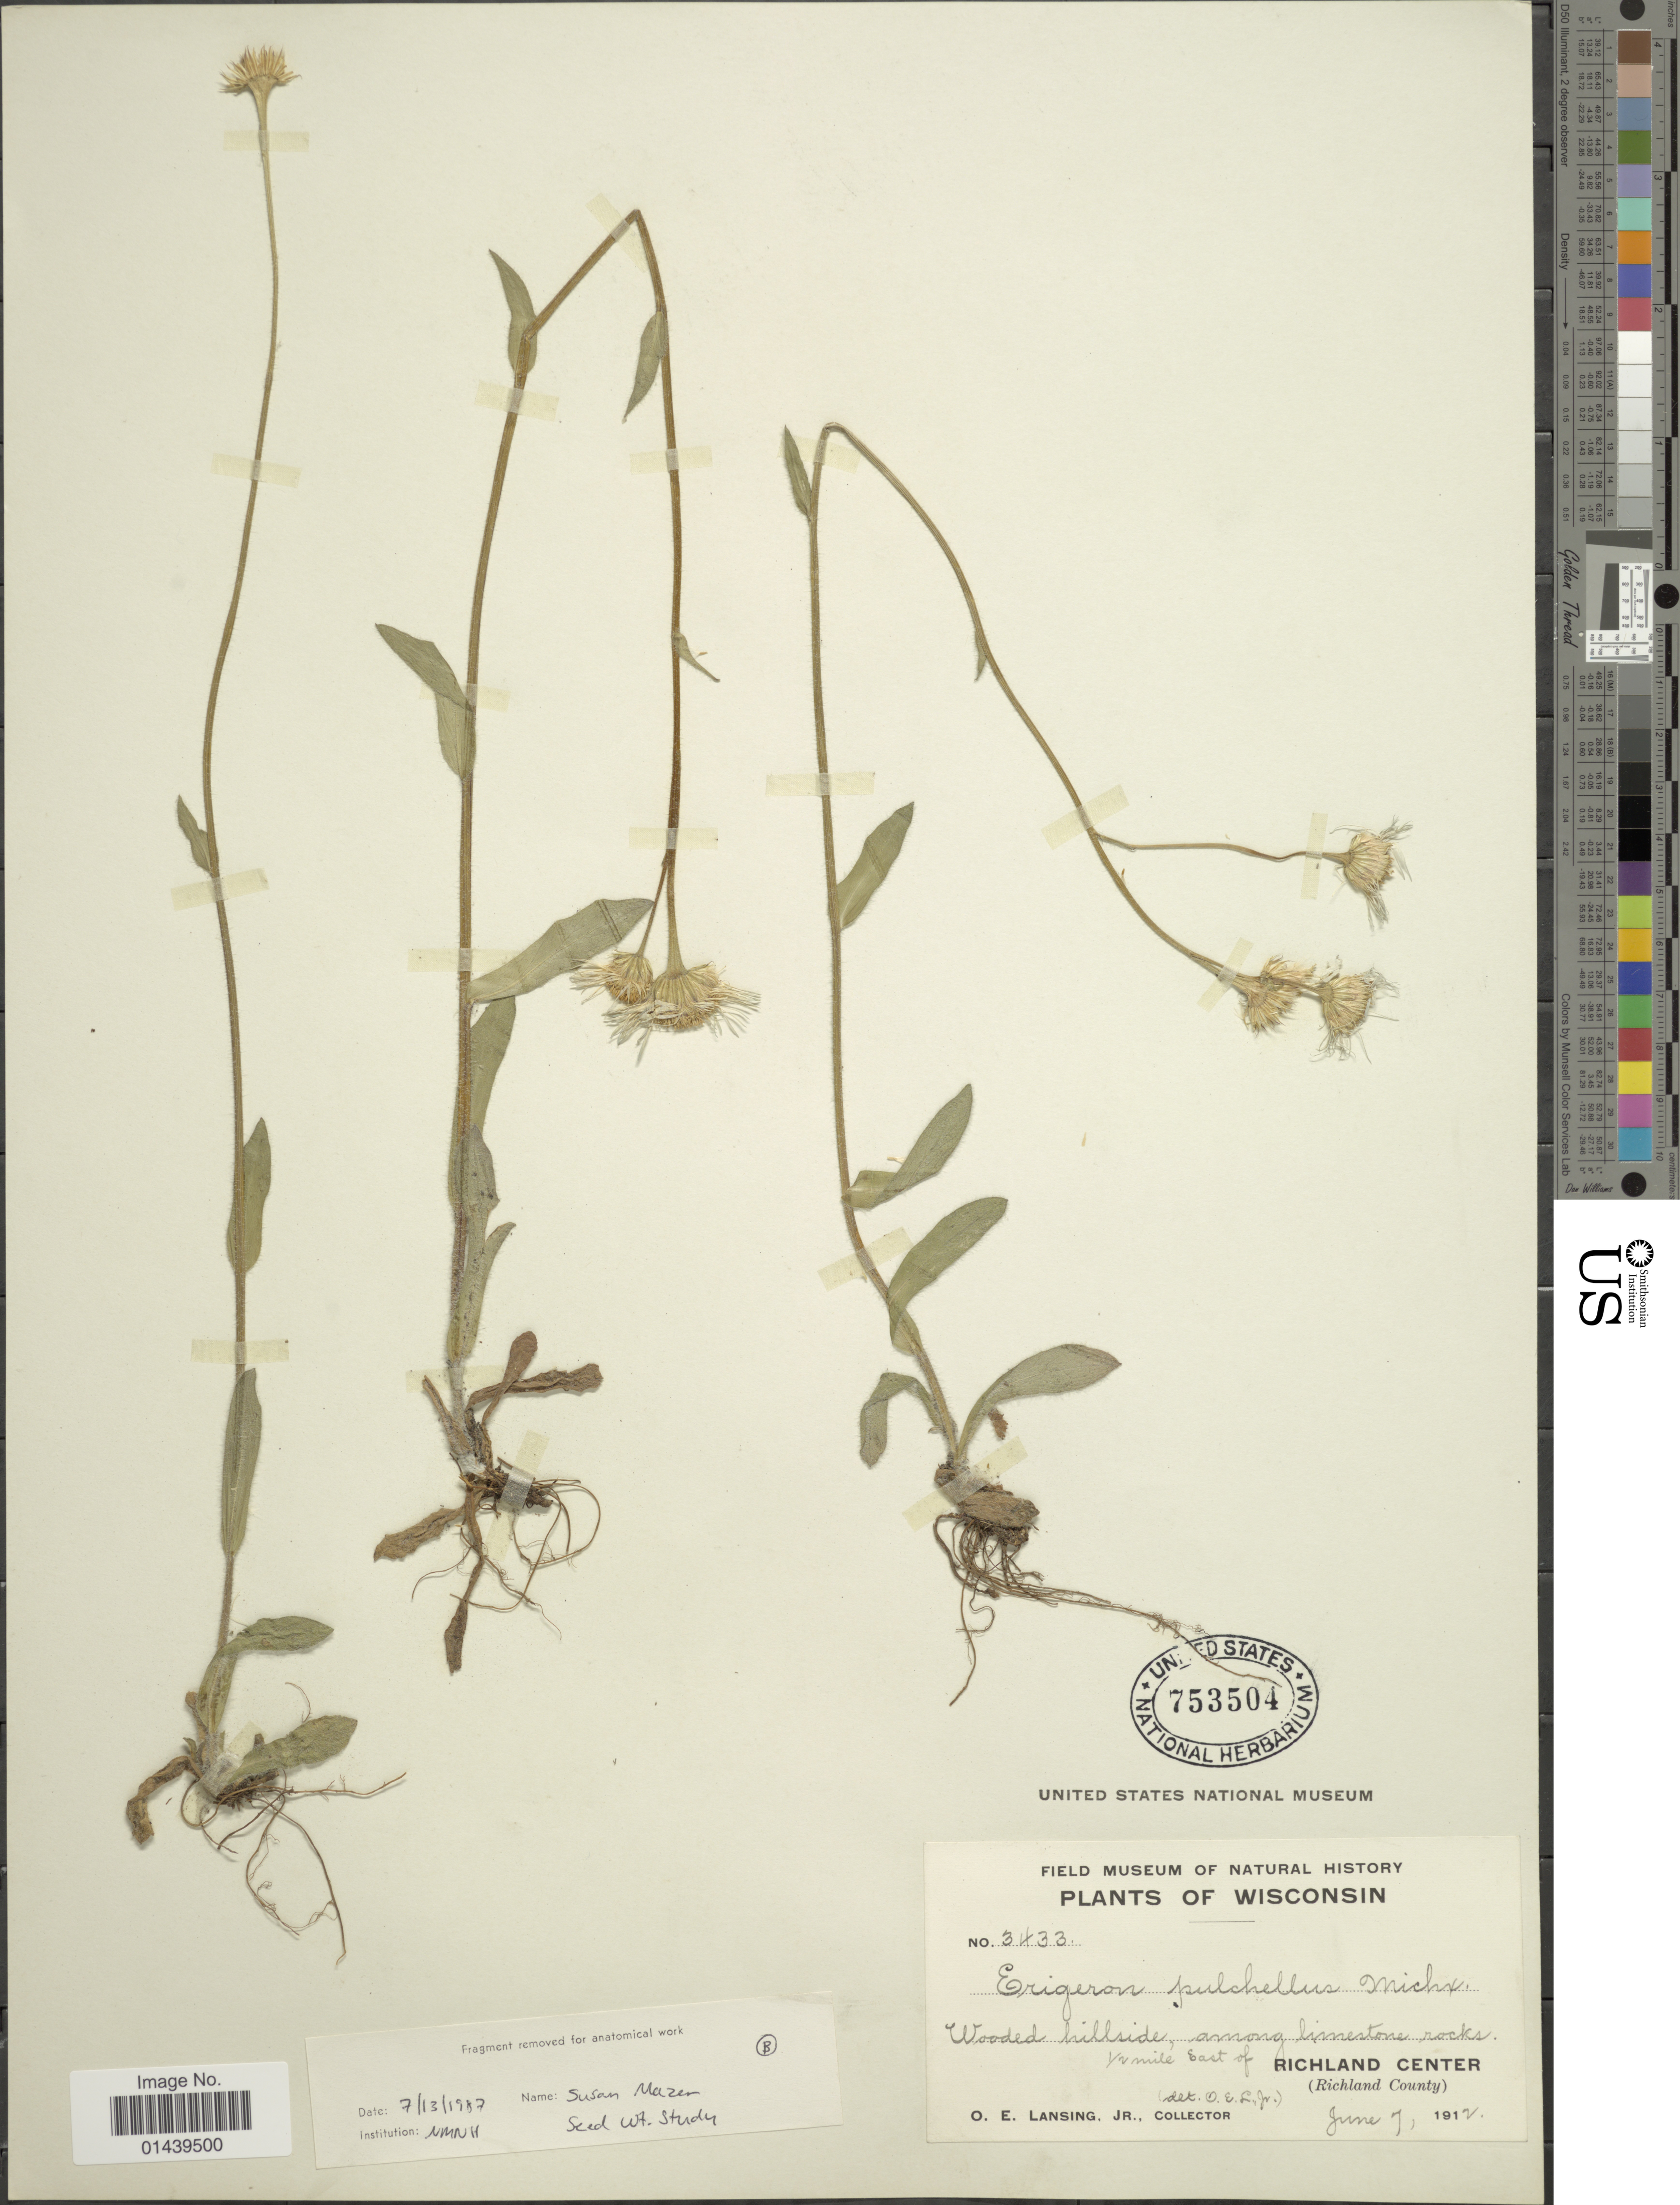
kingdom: Plantae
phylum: Tracheophyta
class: Magnoliopsida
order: Asterales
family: Asteraceae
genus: Erigeron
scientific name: Erigeron pulchellus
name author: Michx.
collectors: O. Lansing Jr.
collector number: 3433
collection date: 1912-06-07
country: United States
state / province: Wisconsin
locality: ½ mile East of Richland Center (Richland County).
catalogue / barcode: US 753504